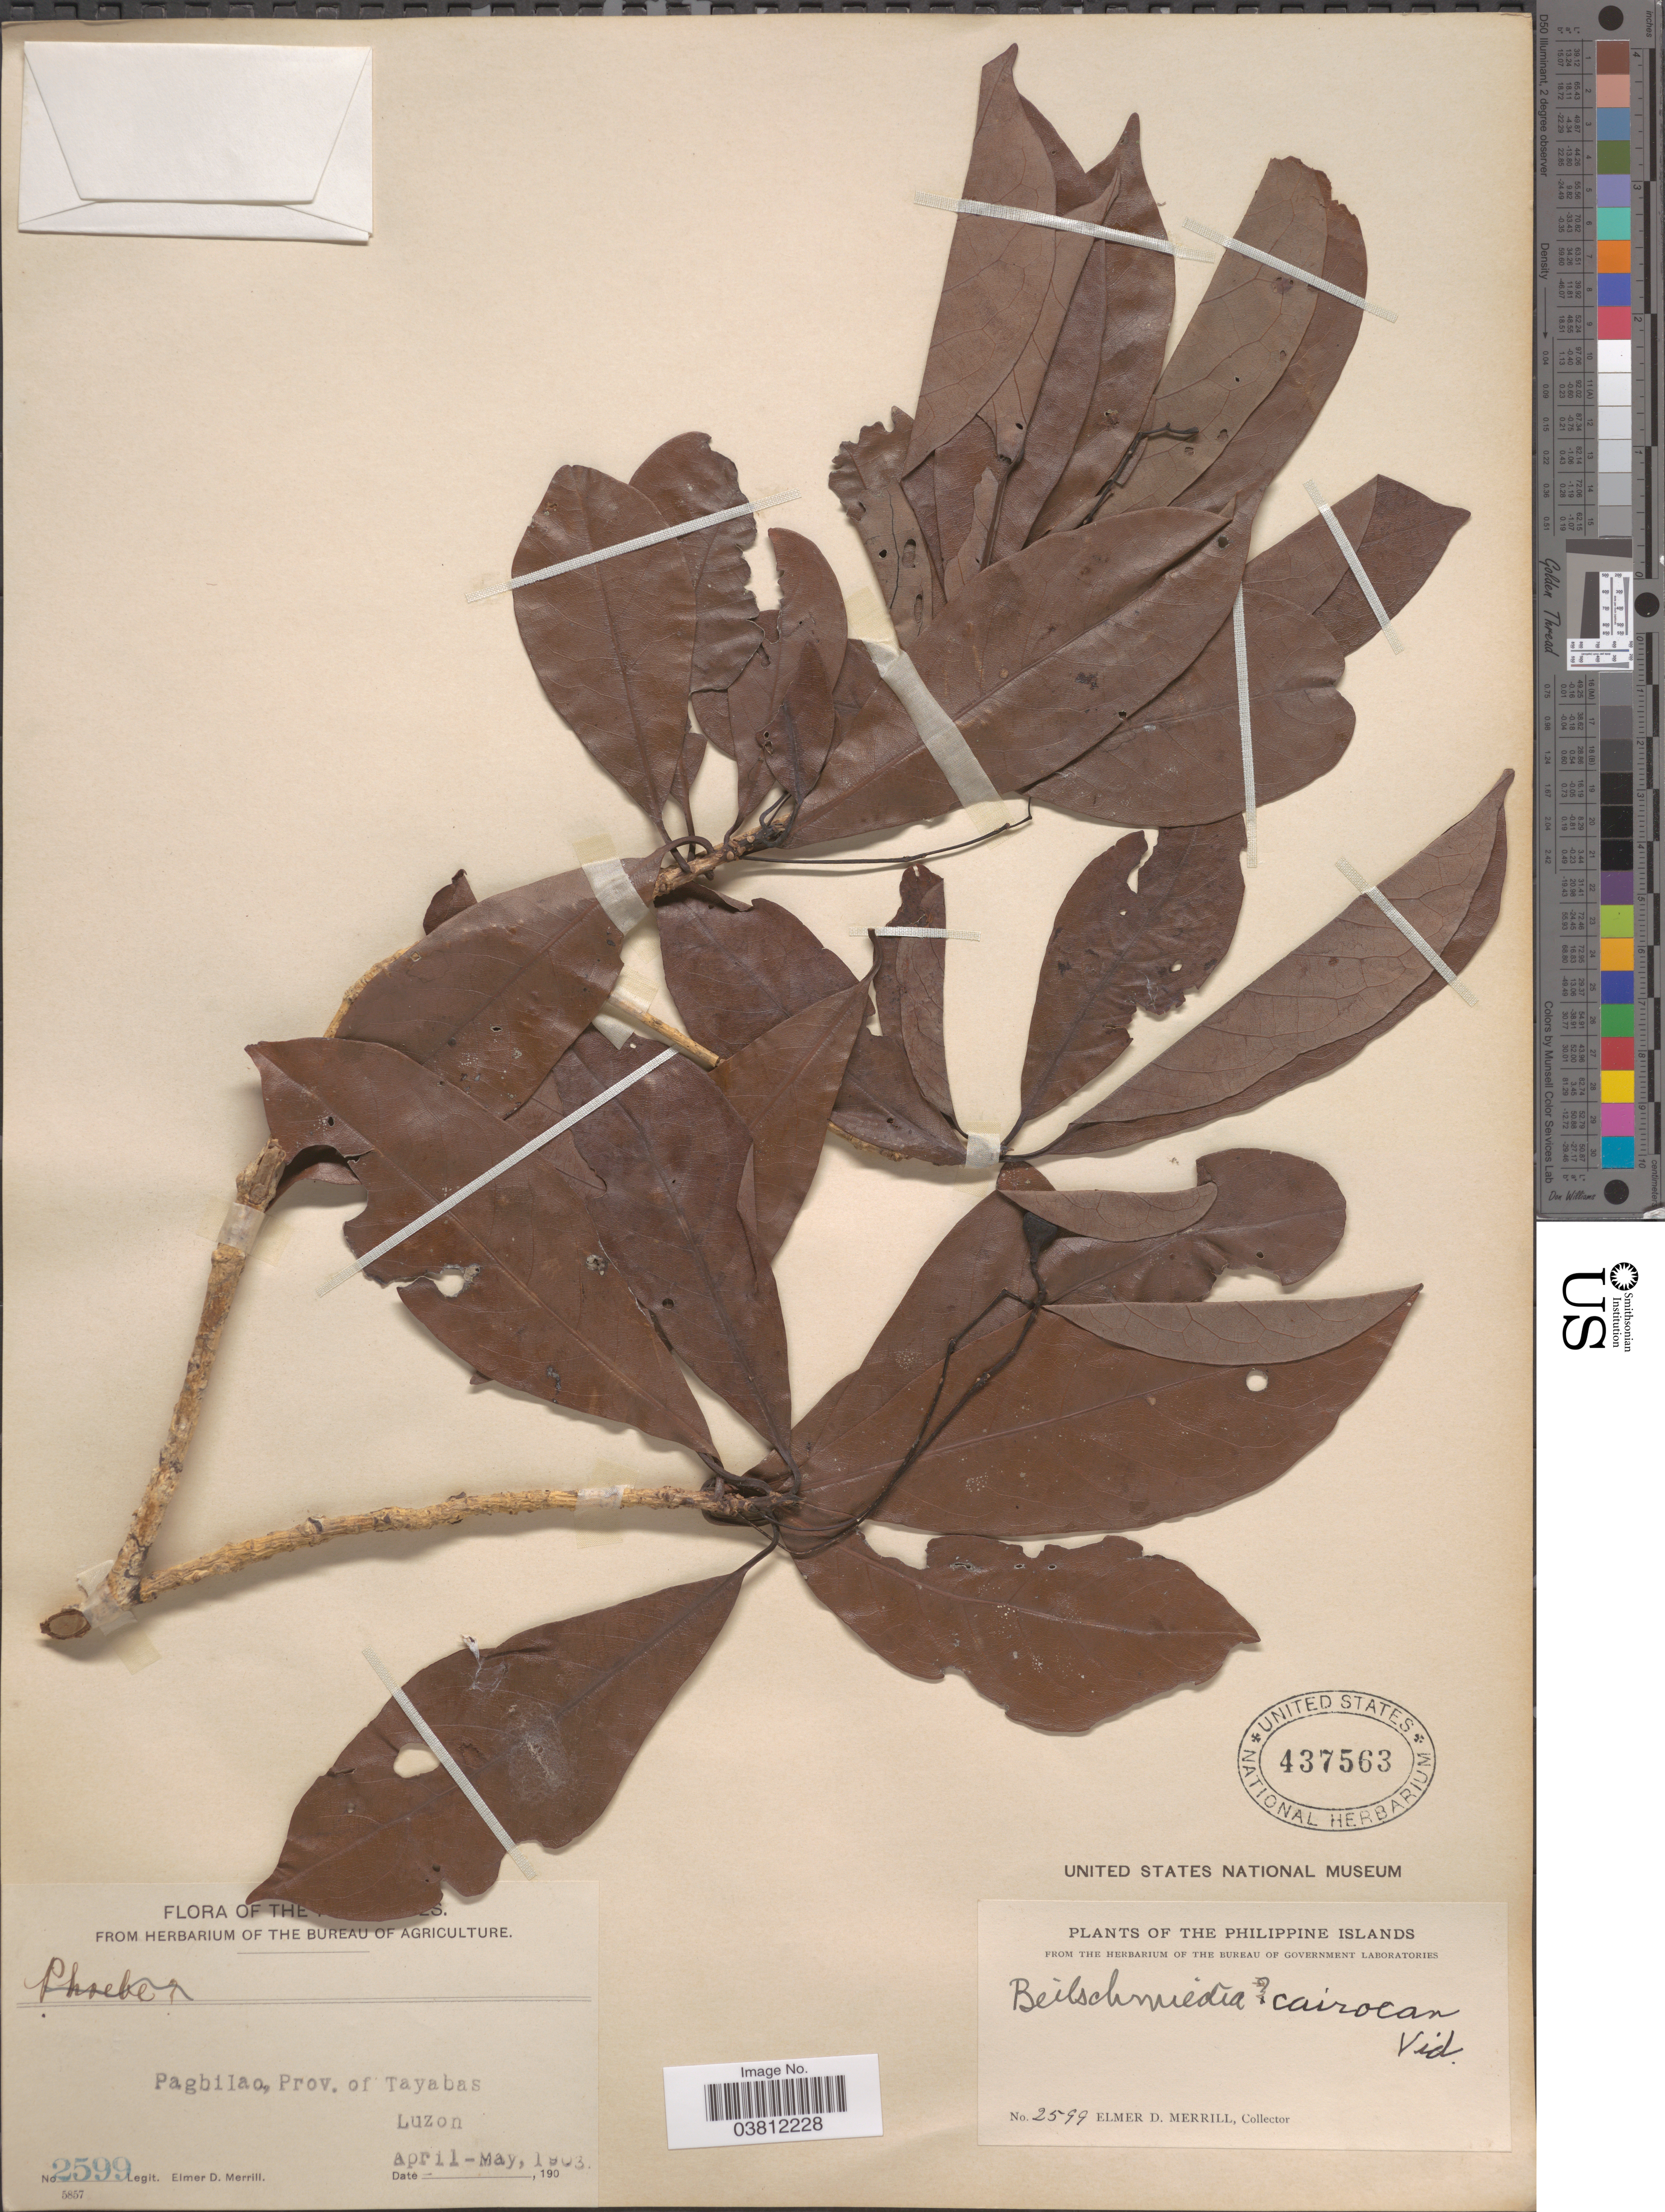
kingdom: Plantae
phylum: Tracheophyta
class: Magnoliopsida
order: Laurales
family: Lauraceae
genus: Dehaasia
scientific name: Dehaasia cairocan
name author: (S. Vidal) C.K. Allen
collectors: E. D. Merrill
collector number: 2599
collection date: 1903-04/1903-05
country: Philippines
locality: Pagbilao, Prov. of Tayabas. Luzon.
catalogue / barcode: US 437563